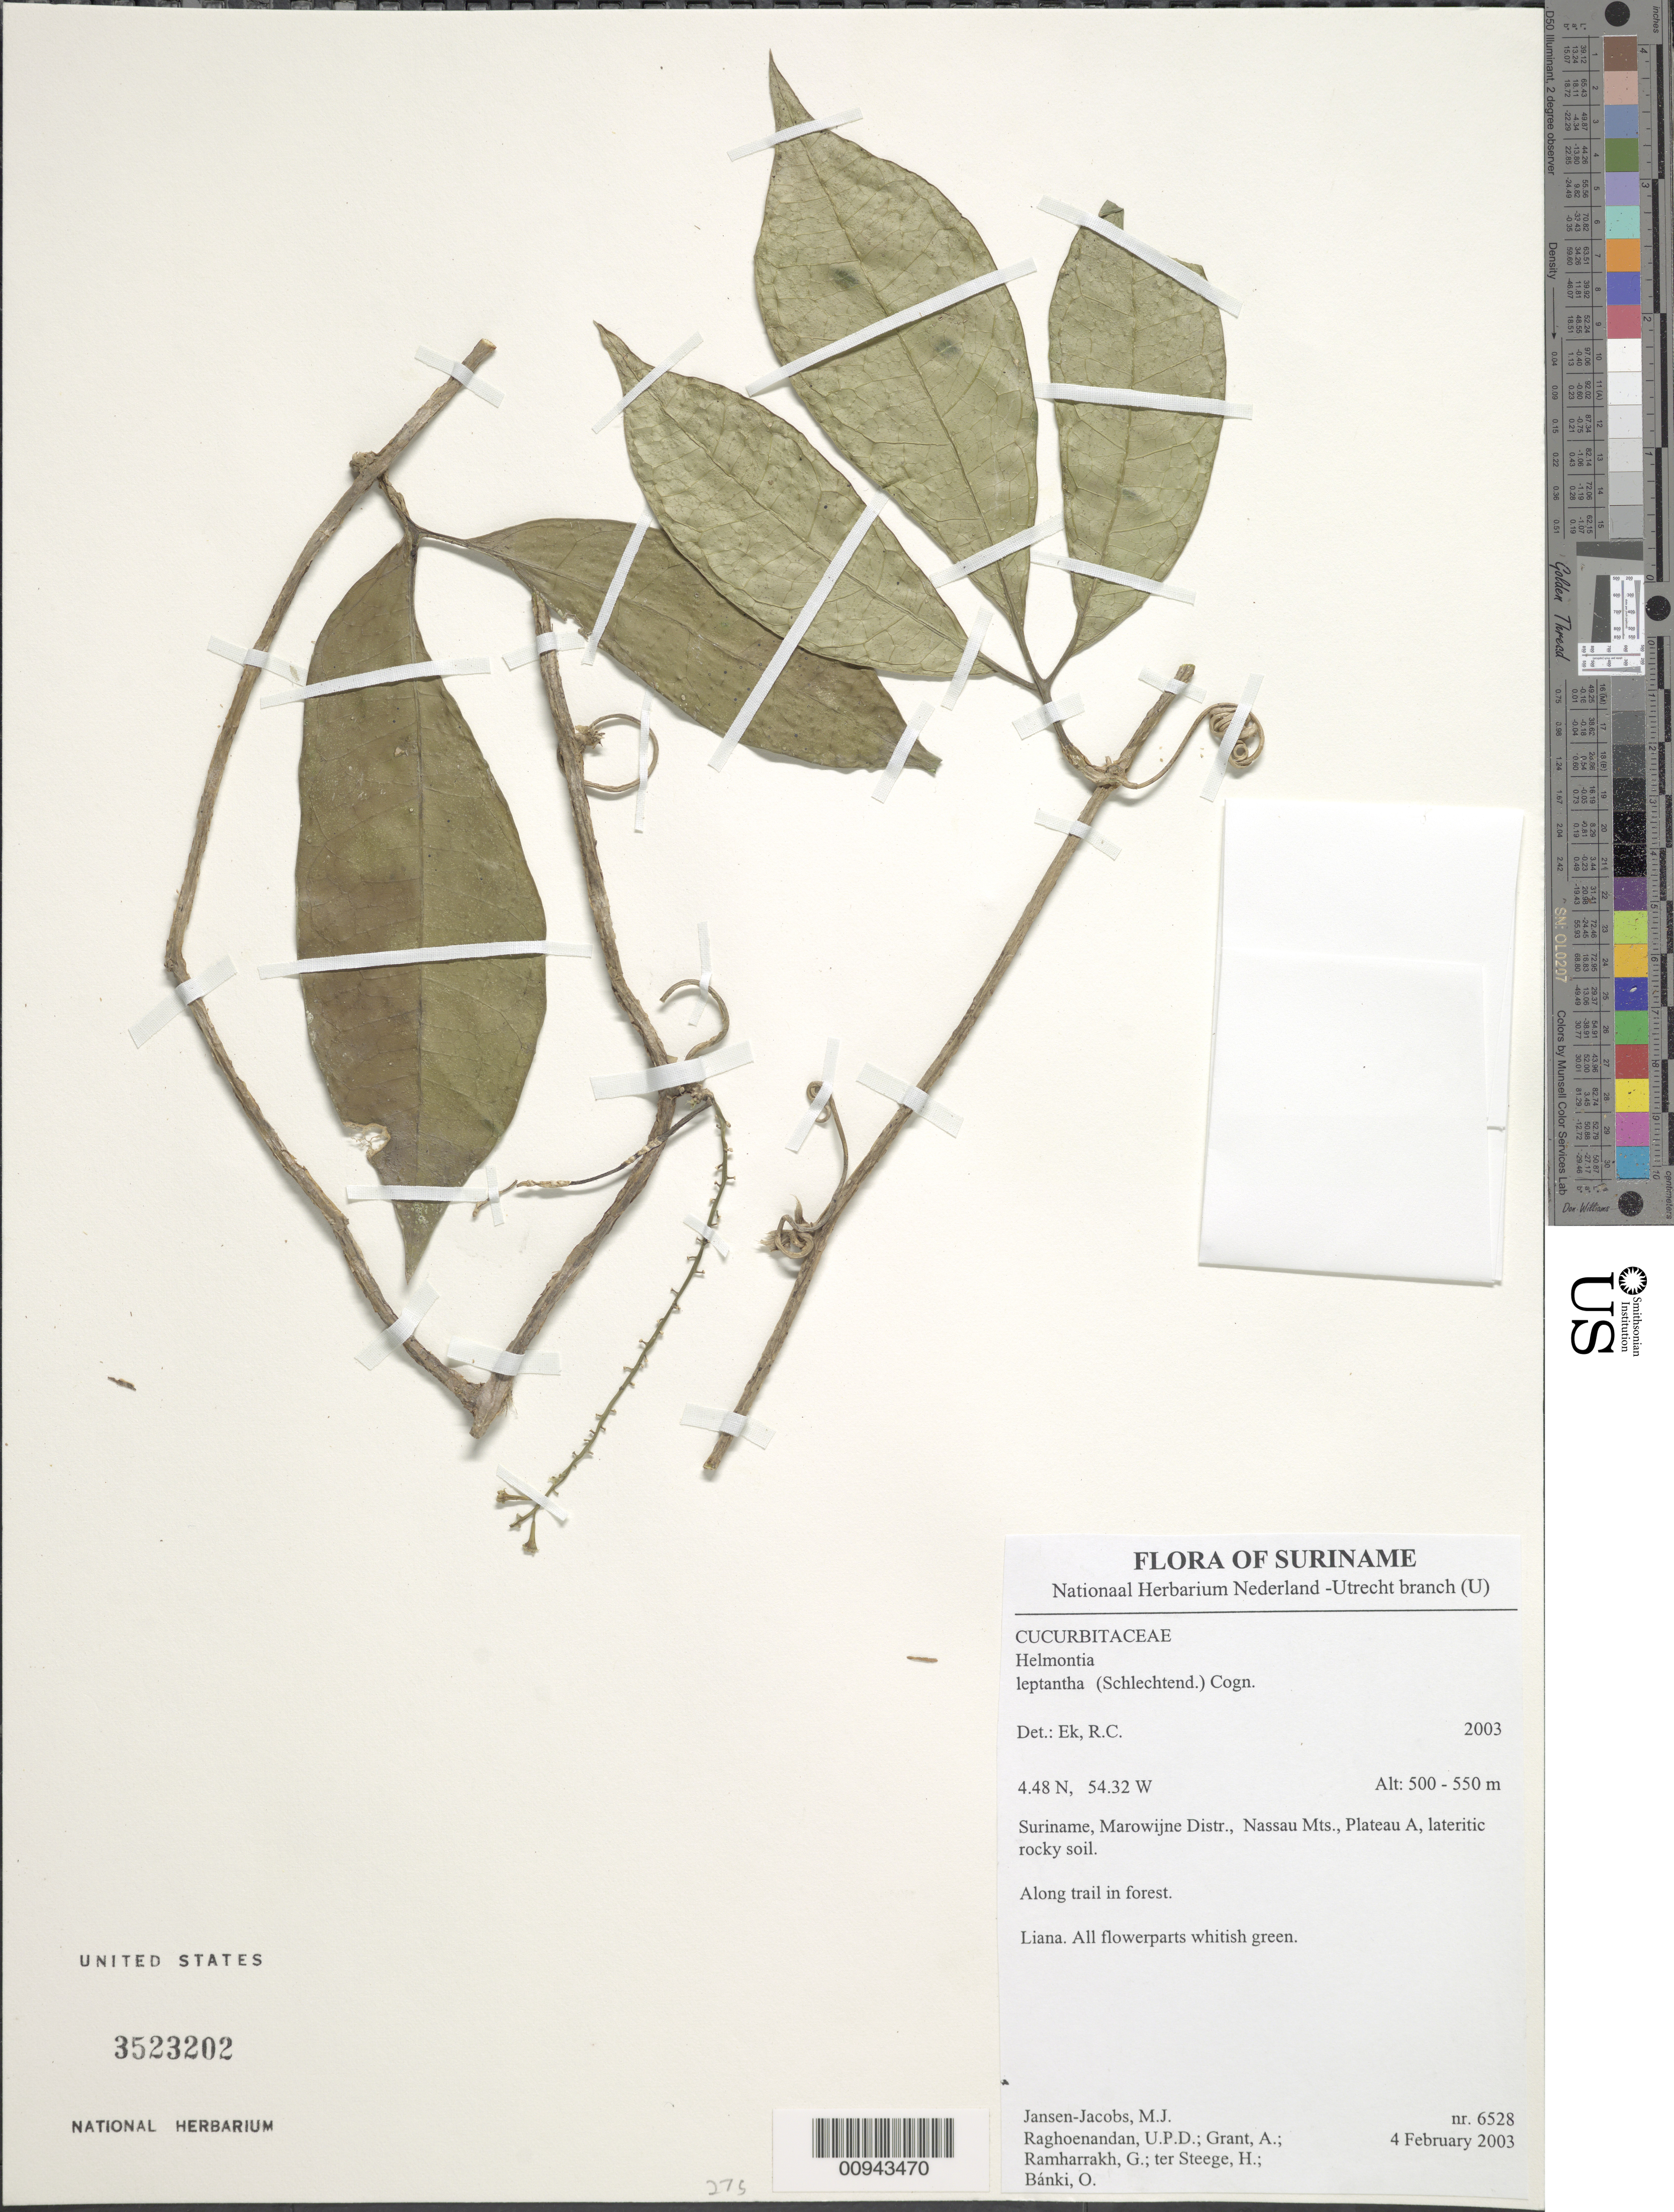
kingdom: Plantae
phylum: Tracheophyta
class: Magnoliopsida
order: Cucurbitales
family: Cucurbitaceae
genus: Helmontia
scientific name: Helmontia leptantha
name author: (Schltdl.) Cogn.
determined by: Ek, R. C.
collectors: M. J. Jansen-Jacobs, U. Raghoenandan, A. Grant, G. Ramharrakh, H. ter Steege & O. Bánki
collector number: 6528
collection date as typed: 4-Feb-03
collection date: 2003-02-04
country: Suriname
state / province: Marowijne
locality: Nassau Mts., Plateau A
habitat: Lateritic rocky soil. Along trail in forest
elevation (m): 500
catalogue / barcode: US 3523202